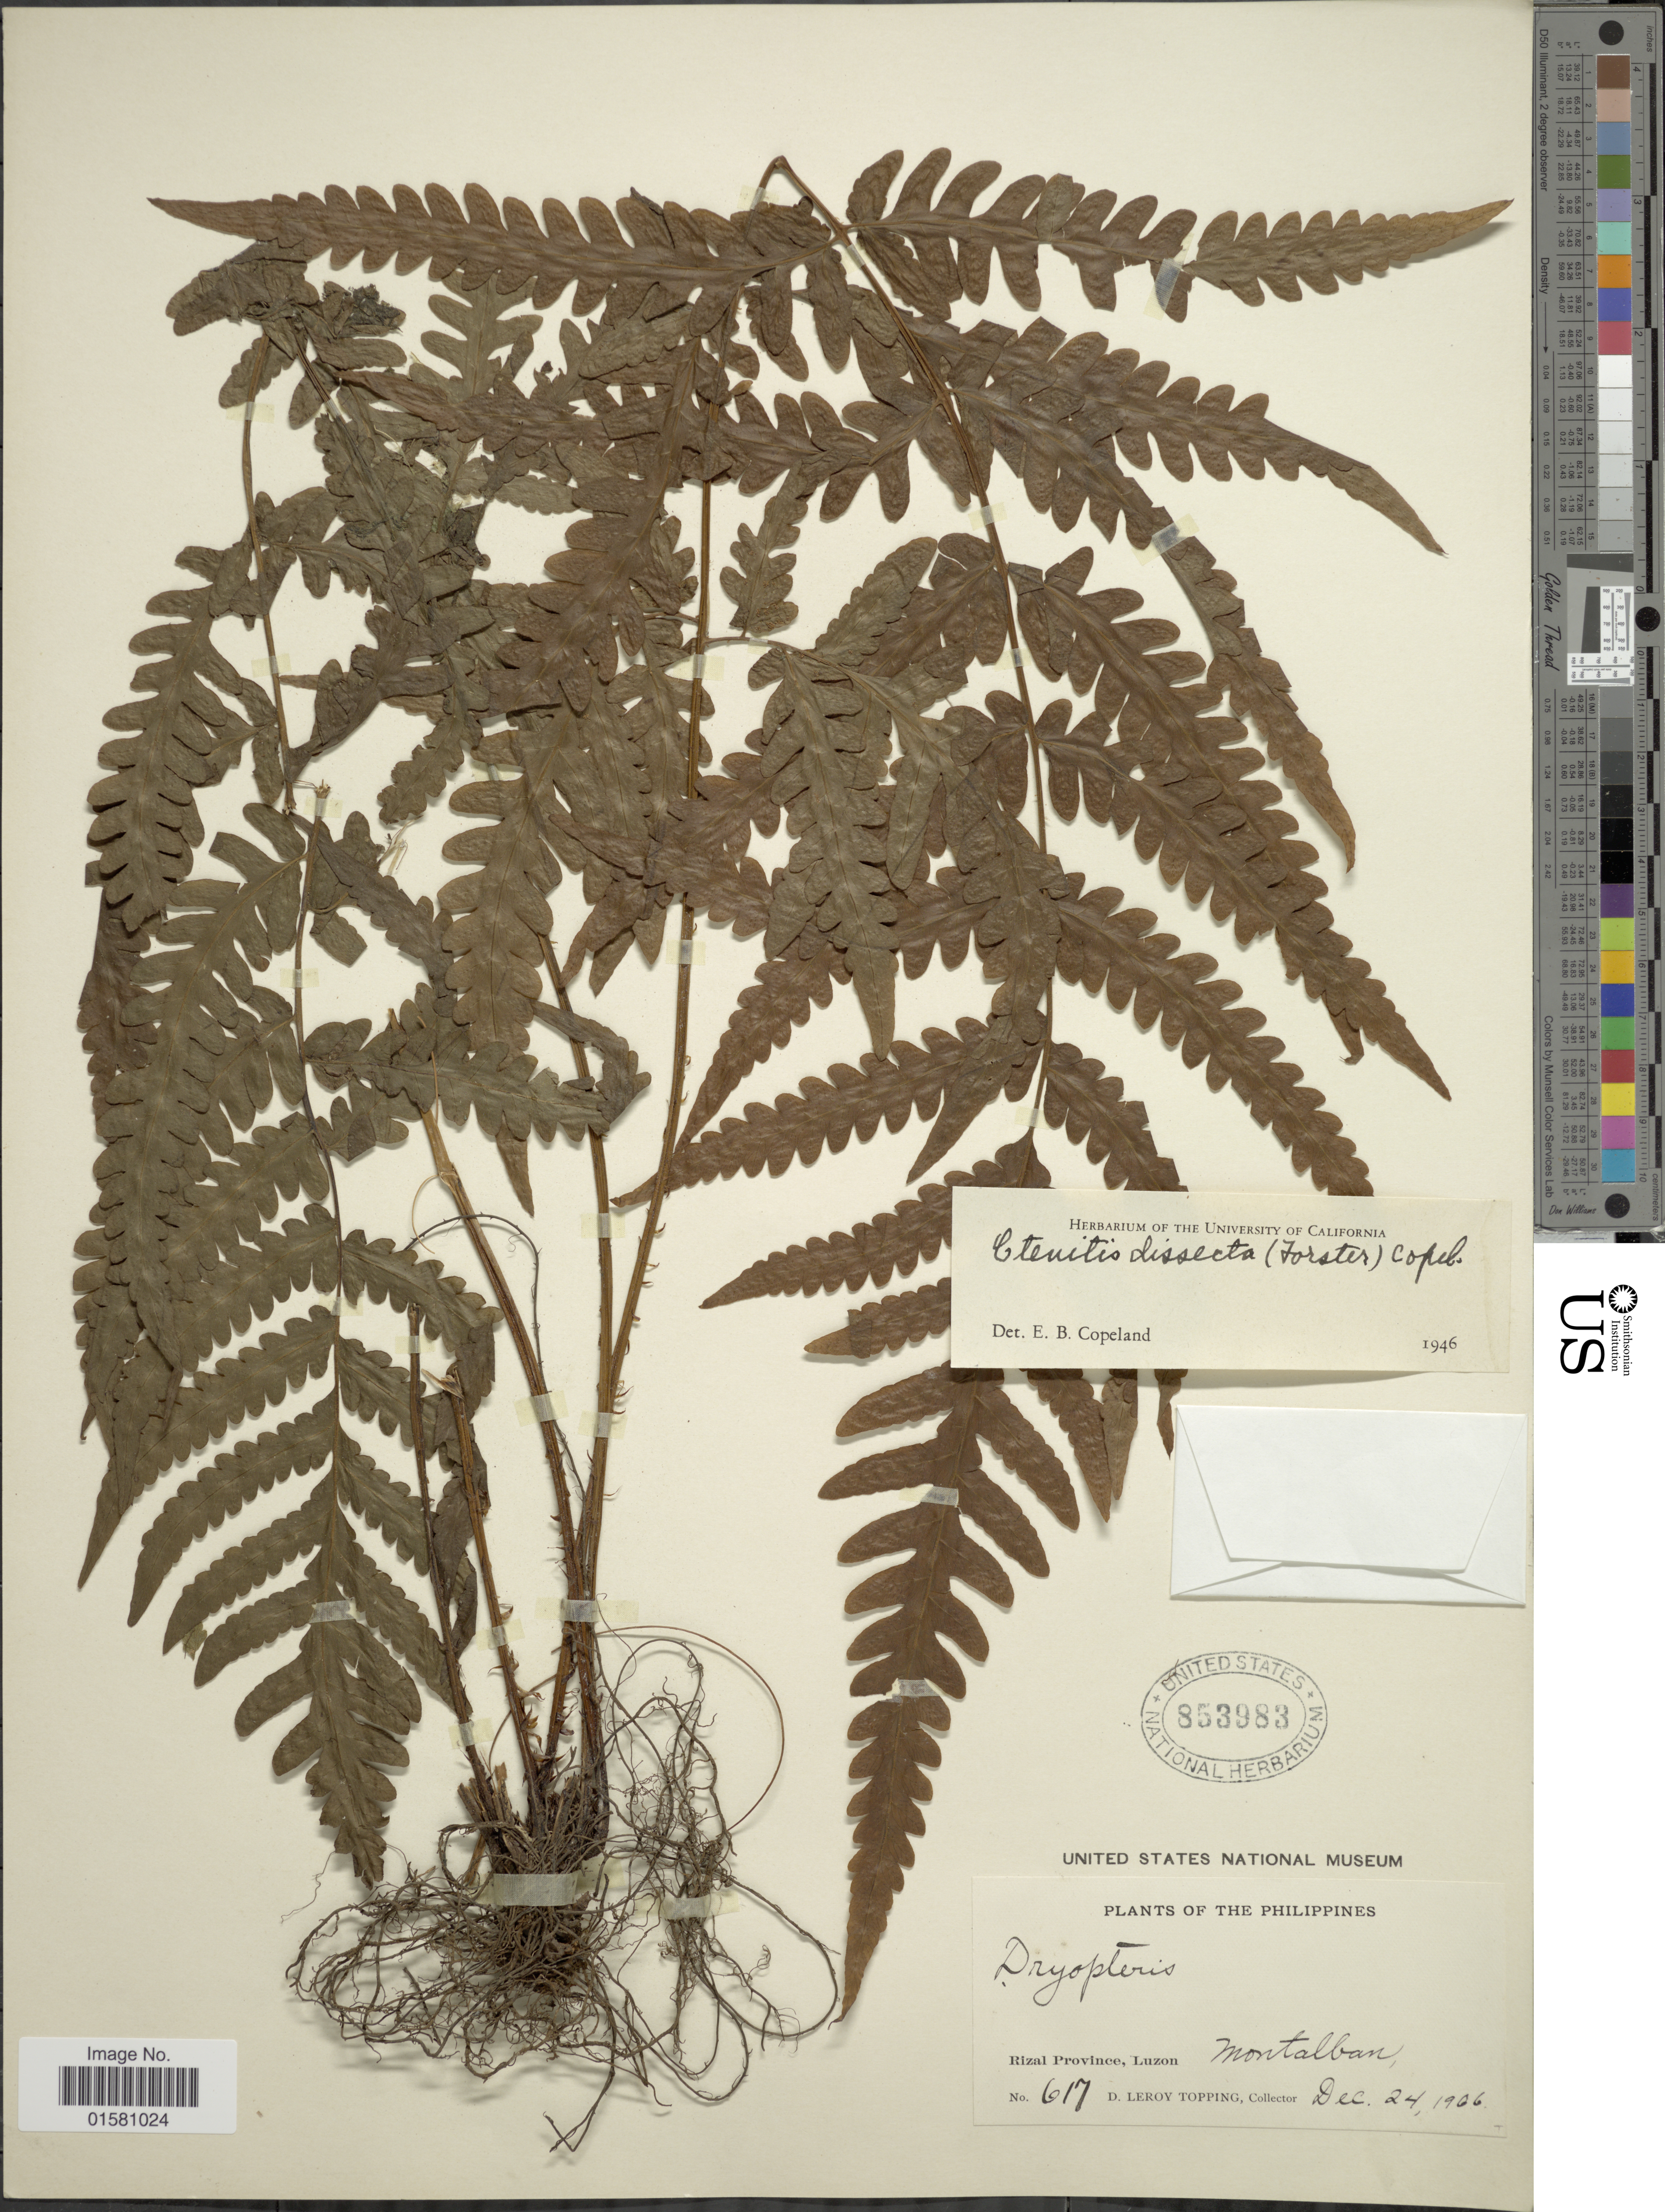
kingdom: Plantae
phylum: Tracheophyta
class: Polypodiopsida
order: Polypodiales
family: Tectariaceae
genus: Tectaria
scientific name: Tectaria dissecta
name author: (G. Forst.) Lellinger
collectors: D. L. Topping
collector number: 617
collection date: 1906-12-24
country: Philippines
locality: Montalban, Rizal Province, Luzon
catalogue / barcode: US 853983